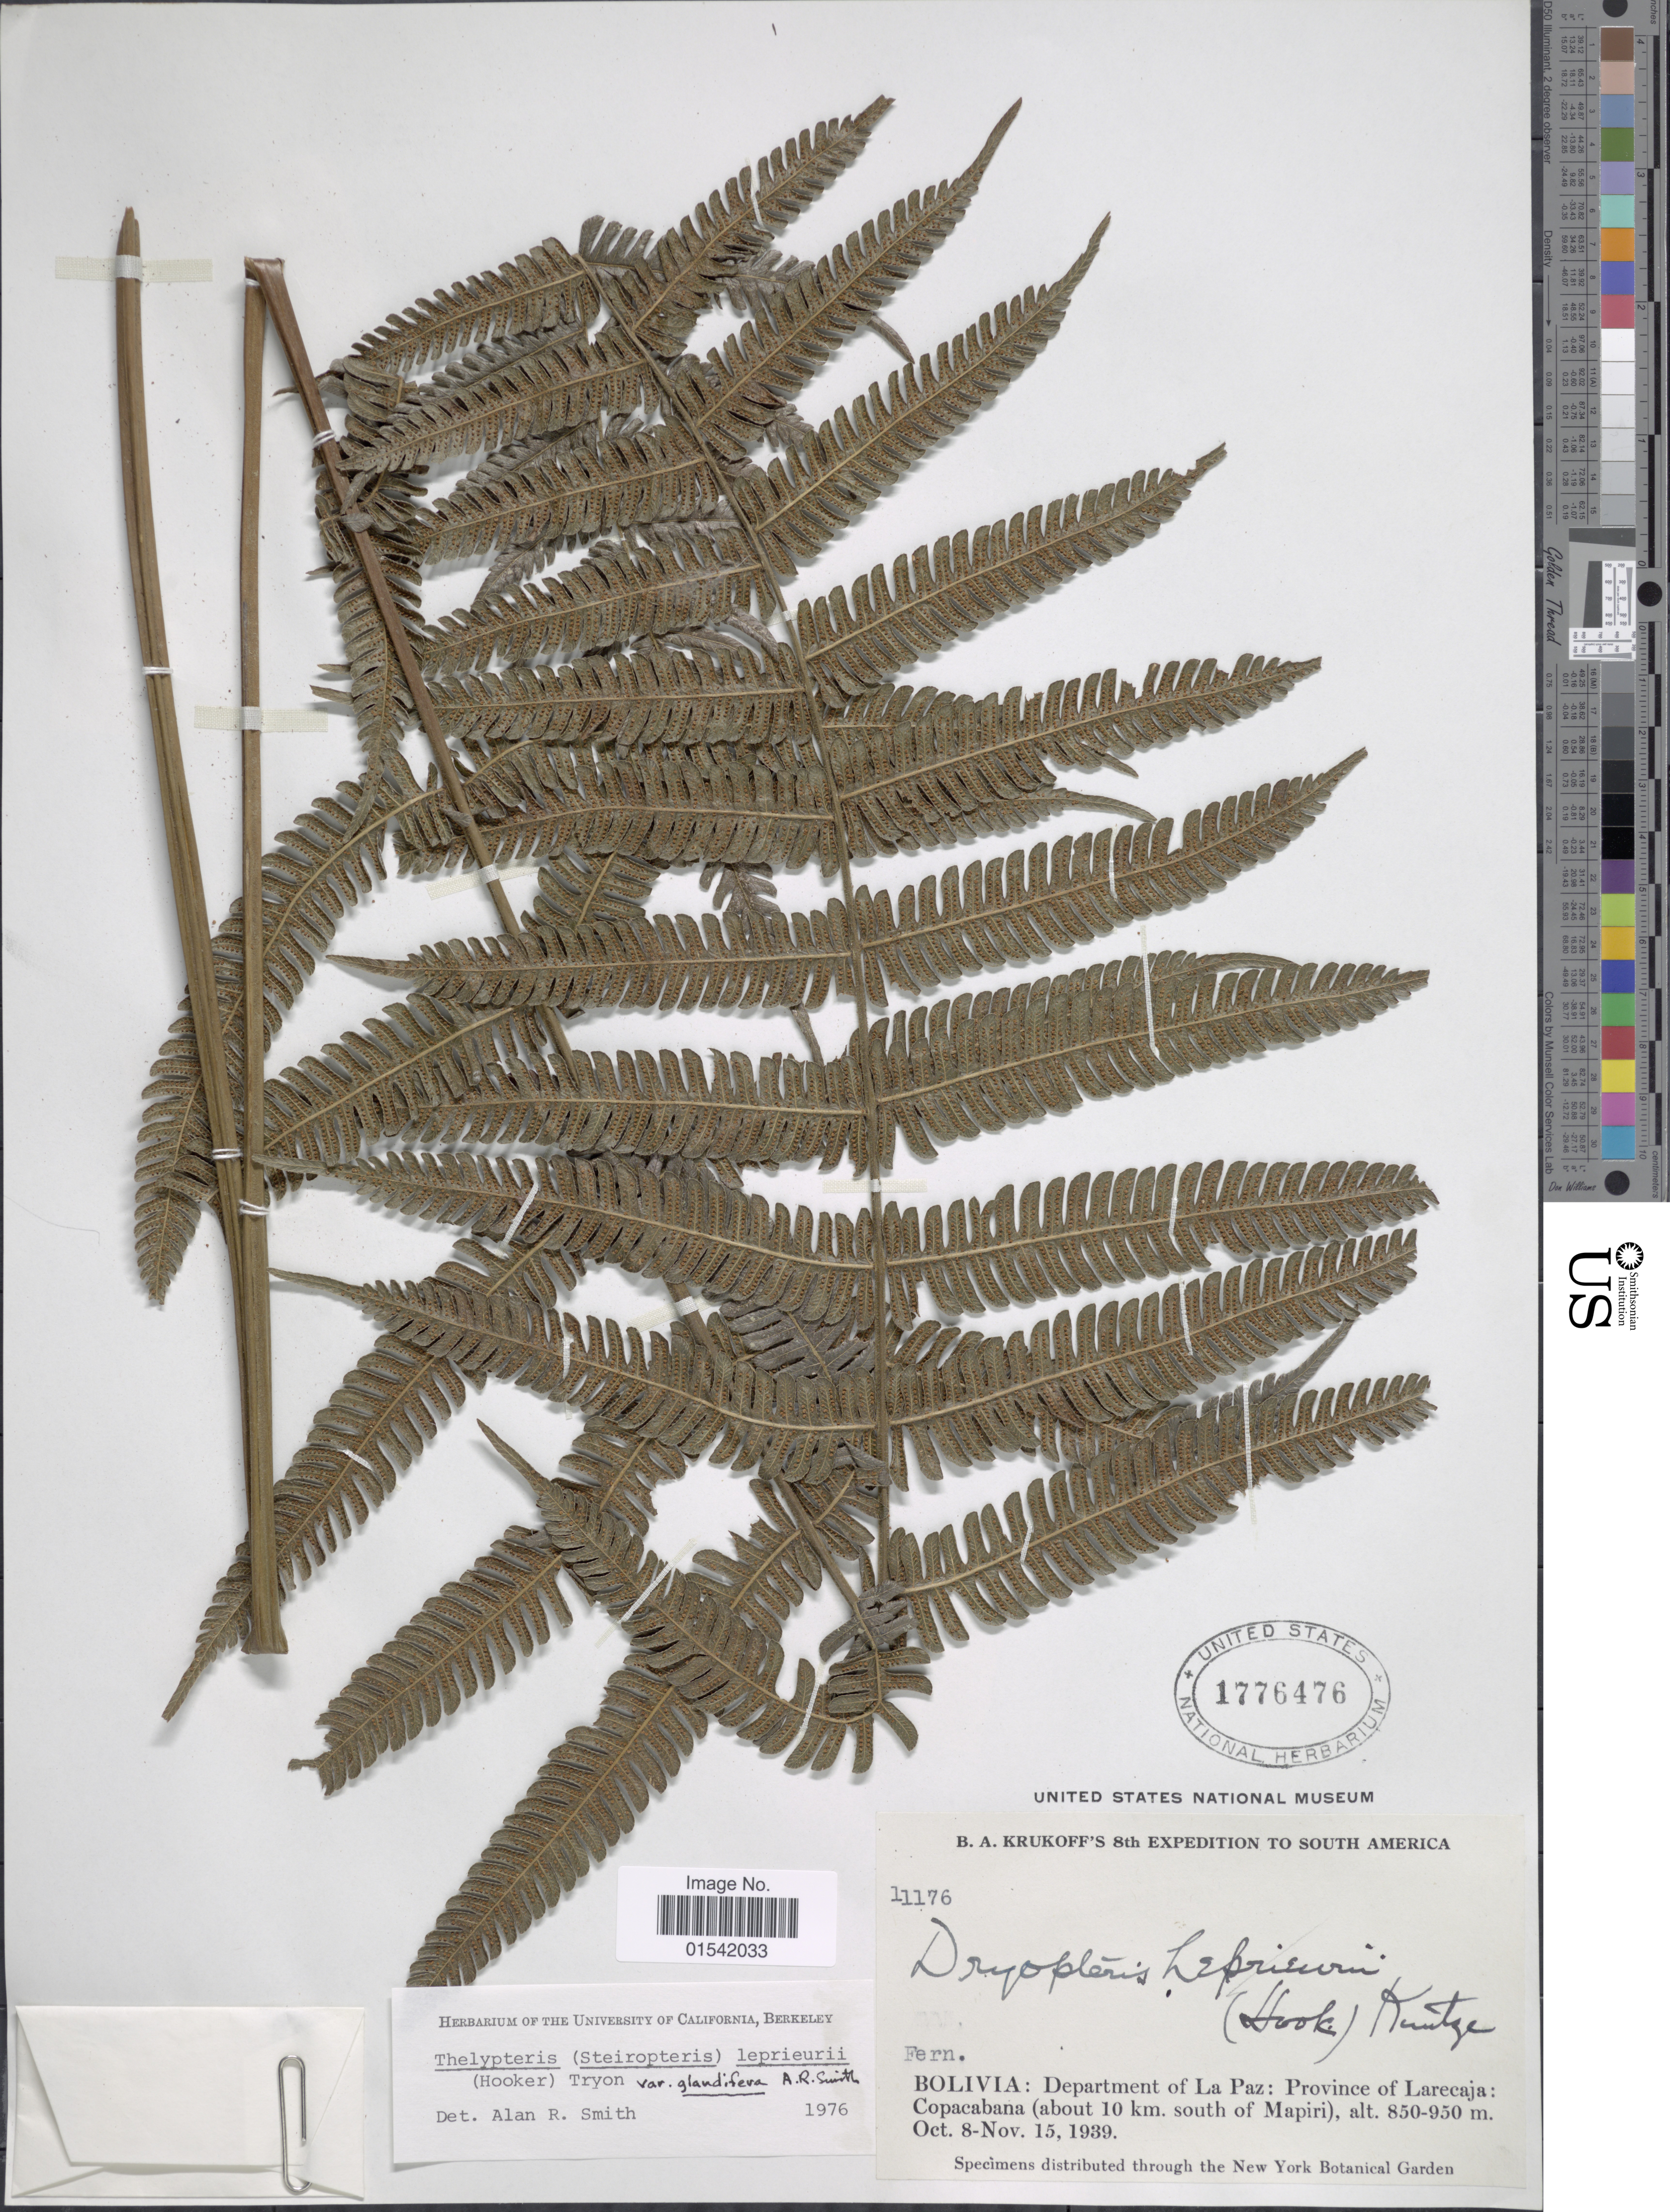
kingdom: Plantae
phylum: Tracheophyta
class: Polypodiopsida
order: Polypodiales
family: Thelypteridaceae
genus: Steiropteris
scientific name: Steiropteris leprieurii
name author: (Hook. f.) Pic. Serm.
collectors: B. A. Krukoff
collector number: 11176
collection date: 1939-10-08/1939-11-15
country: Bolivia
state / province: La Paz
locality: Province of Larecaja: Copacabana (about 10 km. south of Mapiri)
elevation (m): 850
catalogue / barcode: US 1776476